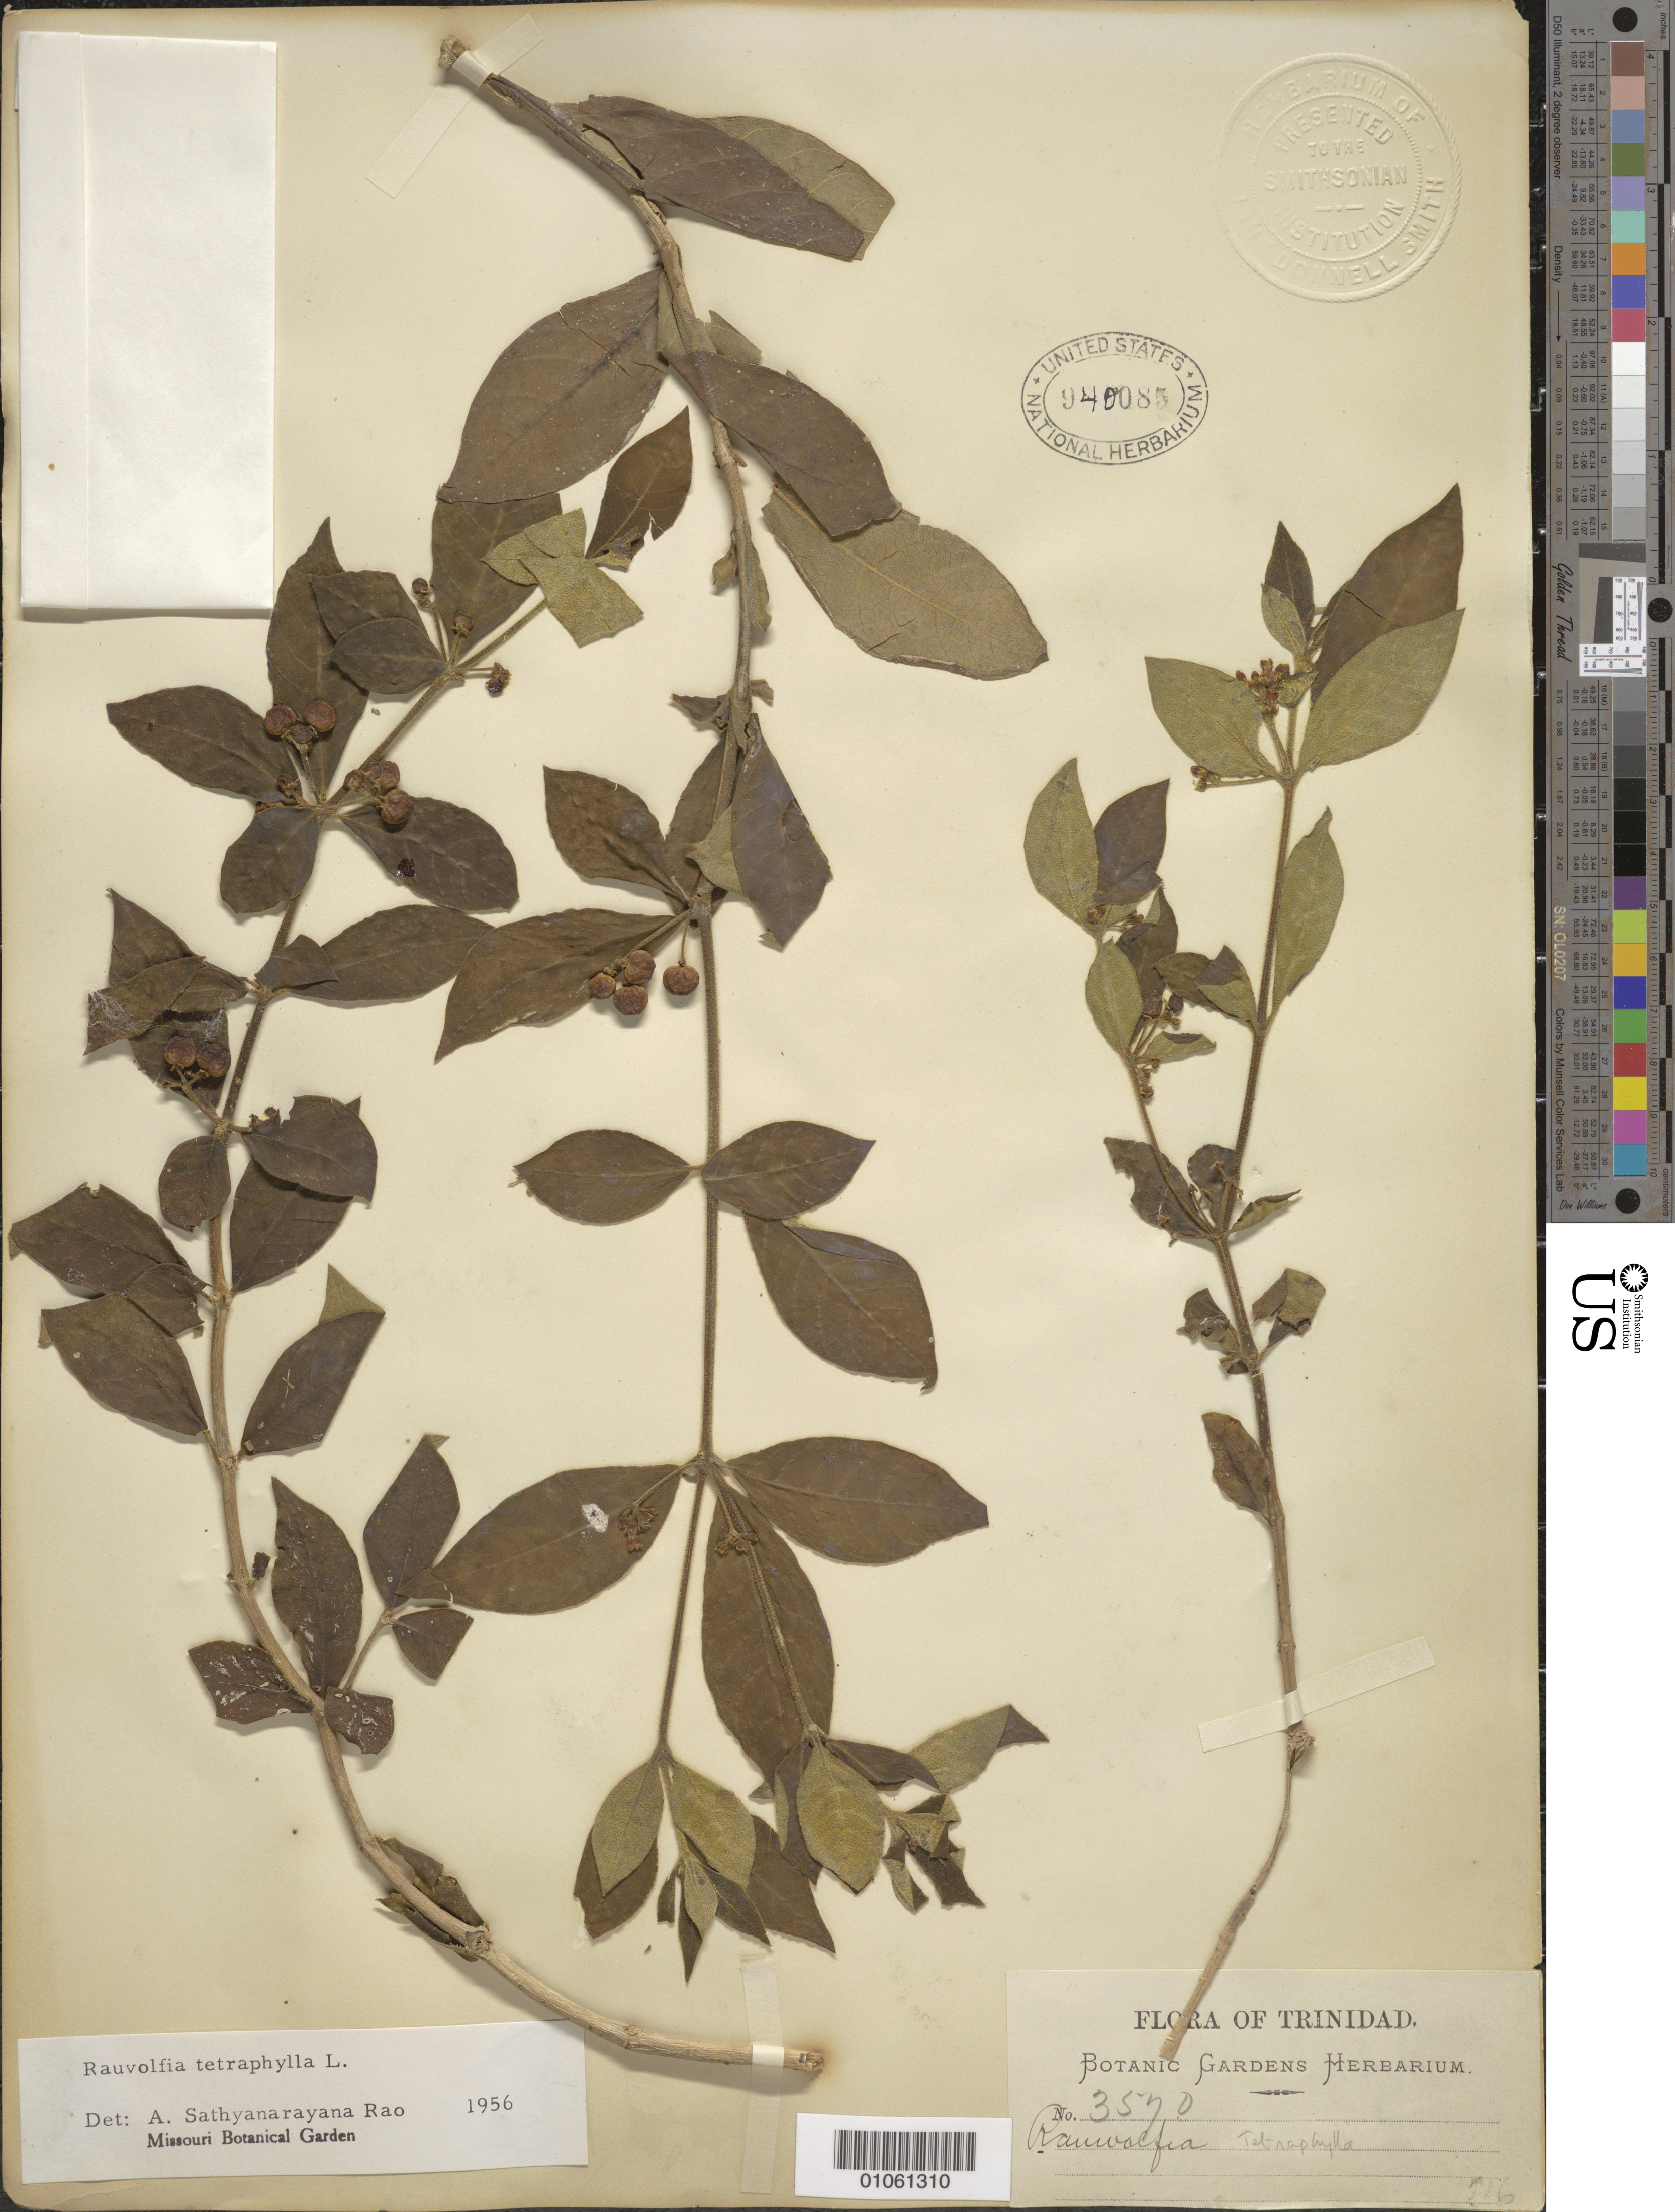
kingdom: Plantae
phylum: Tracheophyta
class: Magnoliopsida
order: Gentianales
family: Apocynaceae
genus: Rauvolfia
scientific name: Rauvolfia tetraphylla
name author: L.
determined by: Rao, A. S.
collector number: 3570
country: Trinidad and Tobago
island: Trinidad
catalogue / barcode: US 940085